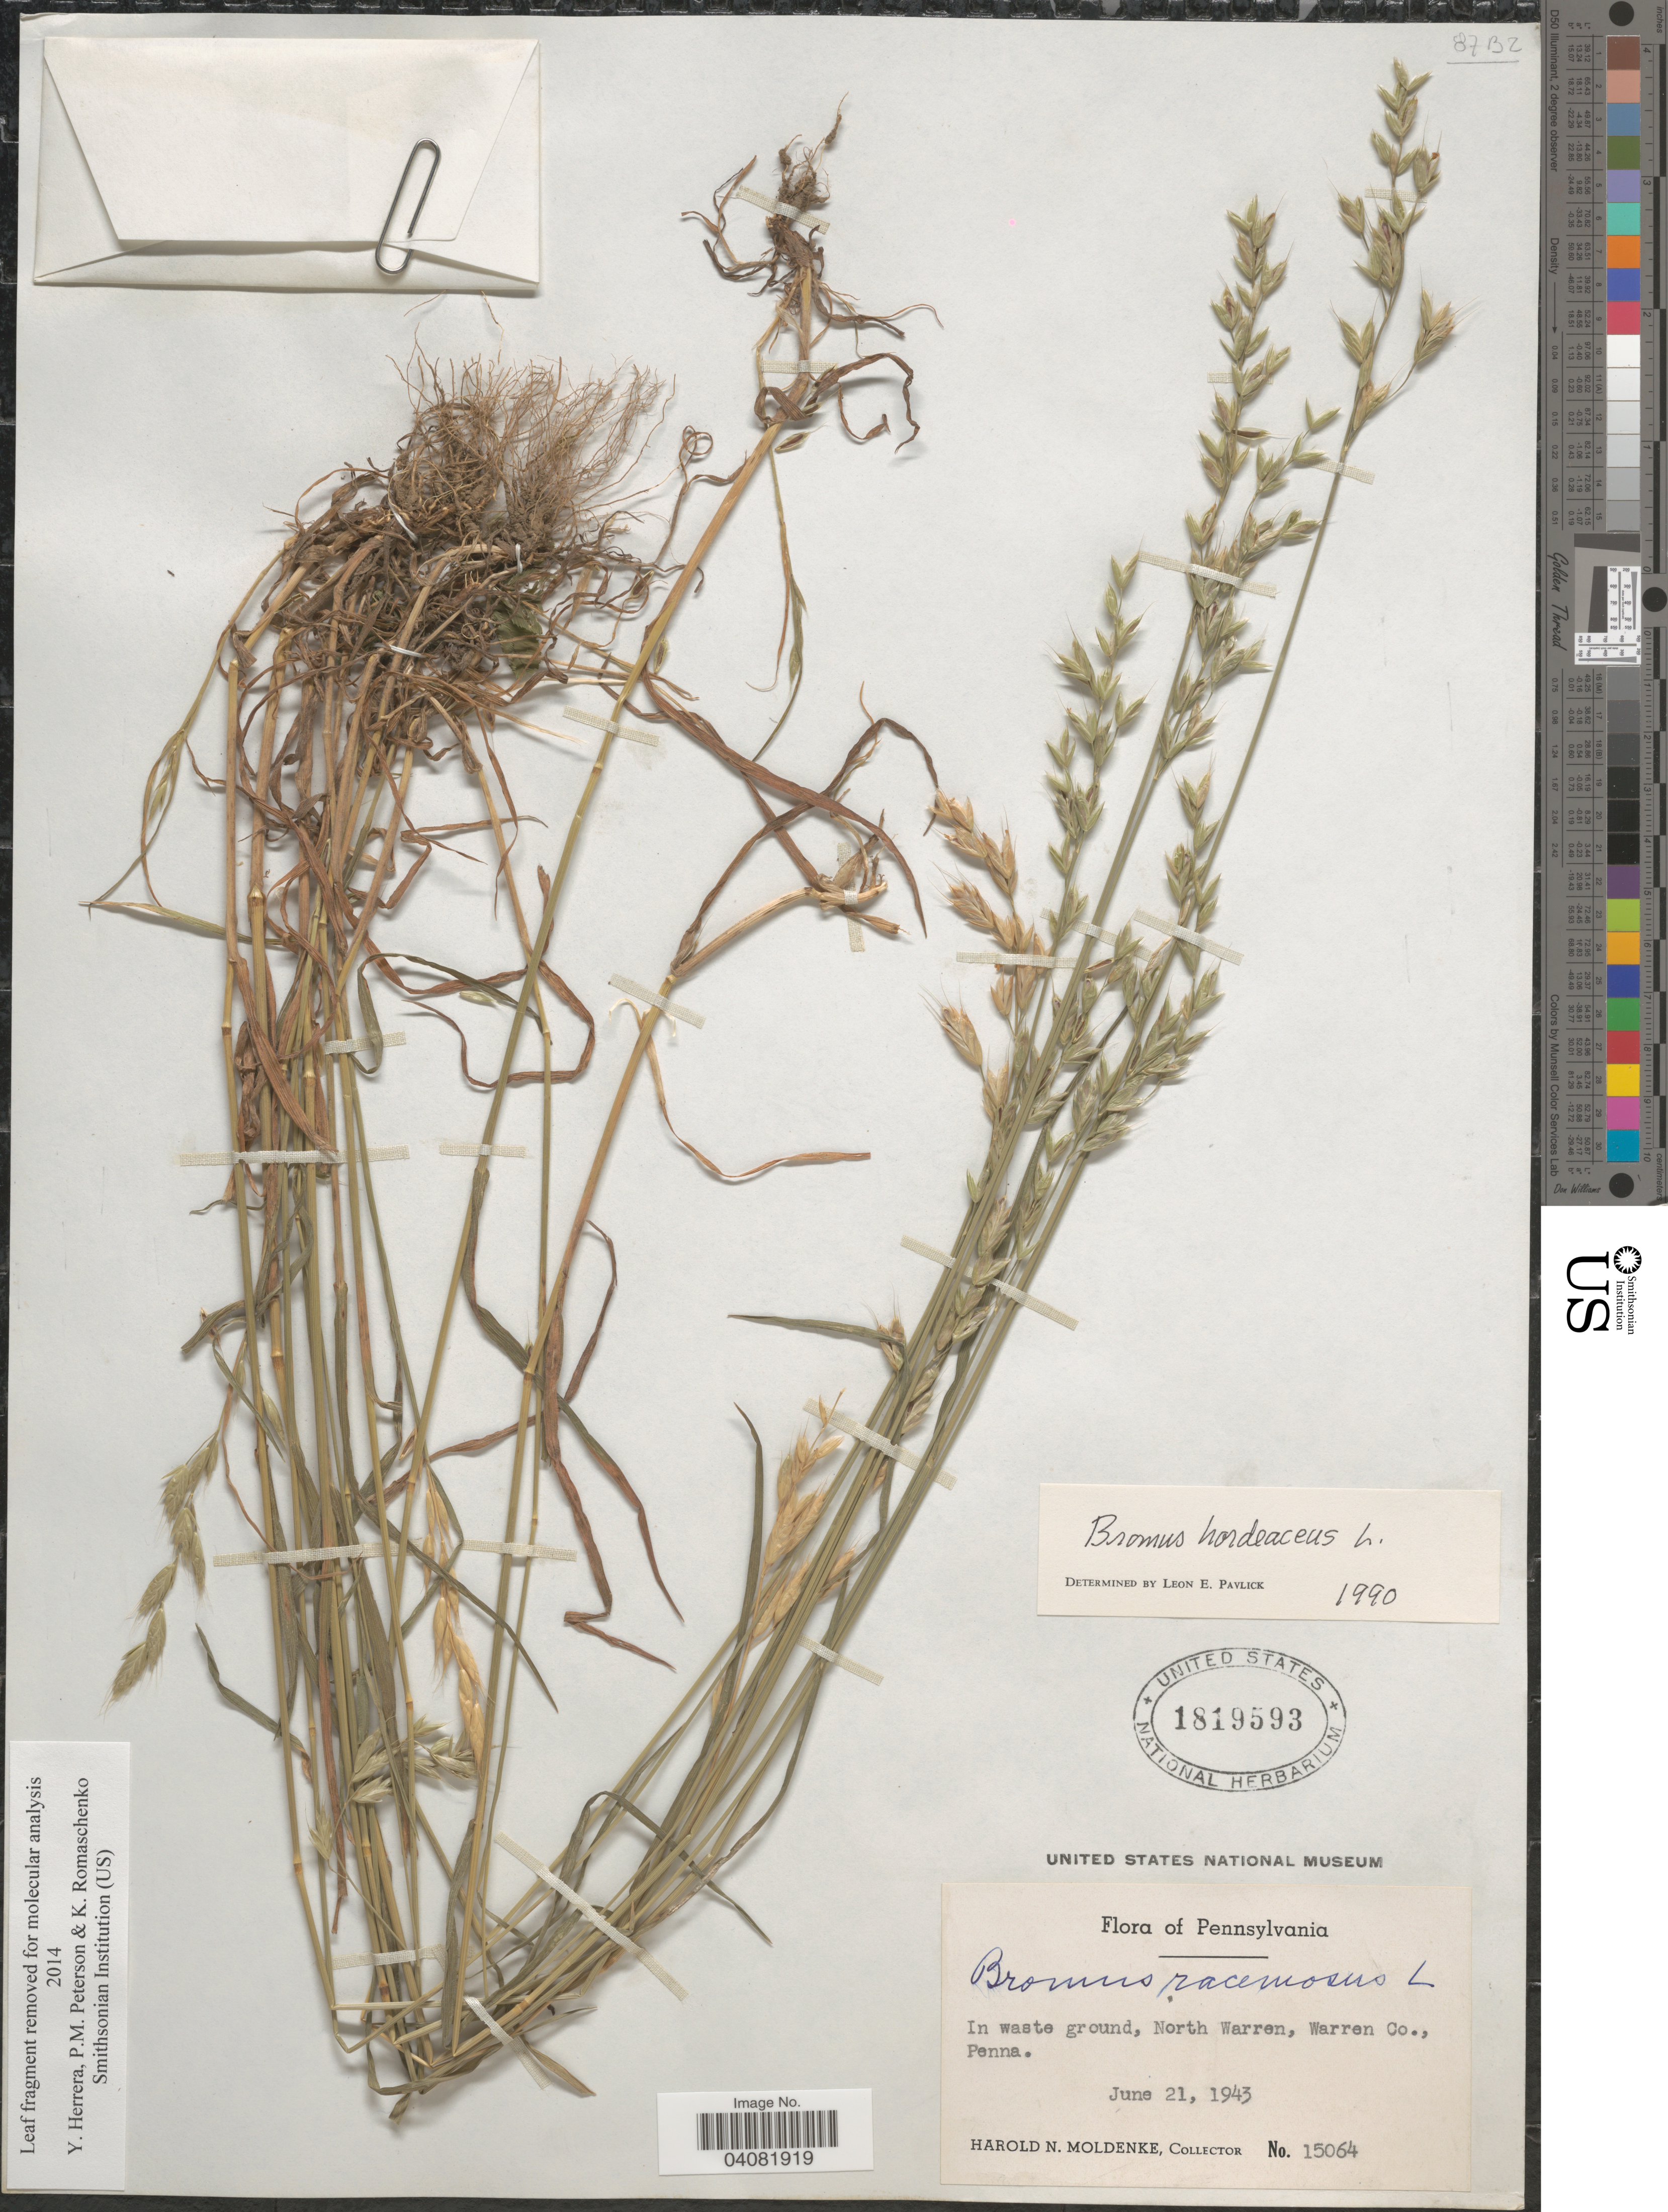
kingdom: Plantae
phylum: Tracheophyta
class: Liliopsida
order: Poales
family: Poaceae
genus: Bromus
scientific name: Bromus hordeaceus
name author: L.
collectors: H. N. Moldenke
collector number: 15064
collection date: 1943-06-21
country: United States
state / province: Pennsylvania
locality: In waste ground, North Warren, Warren Co.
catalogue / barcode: US 1819593